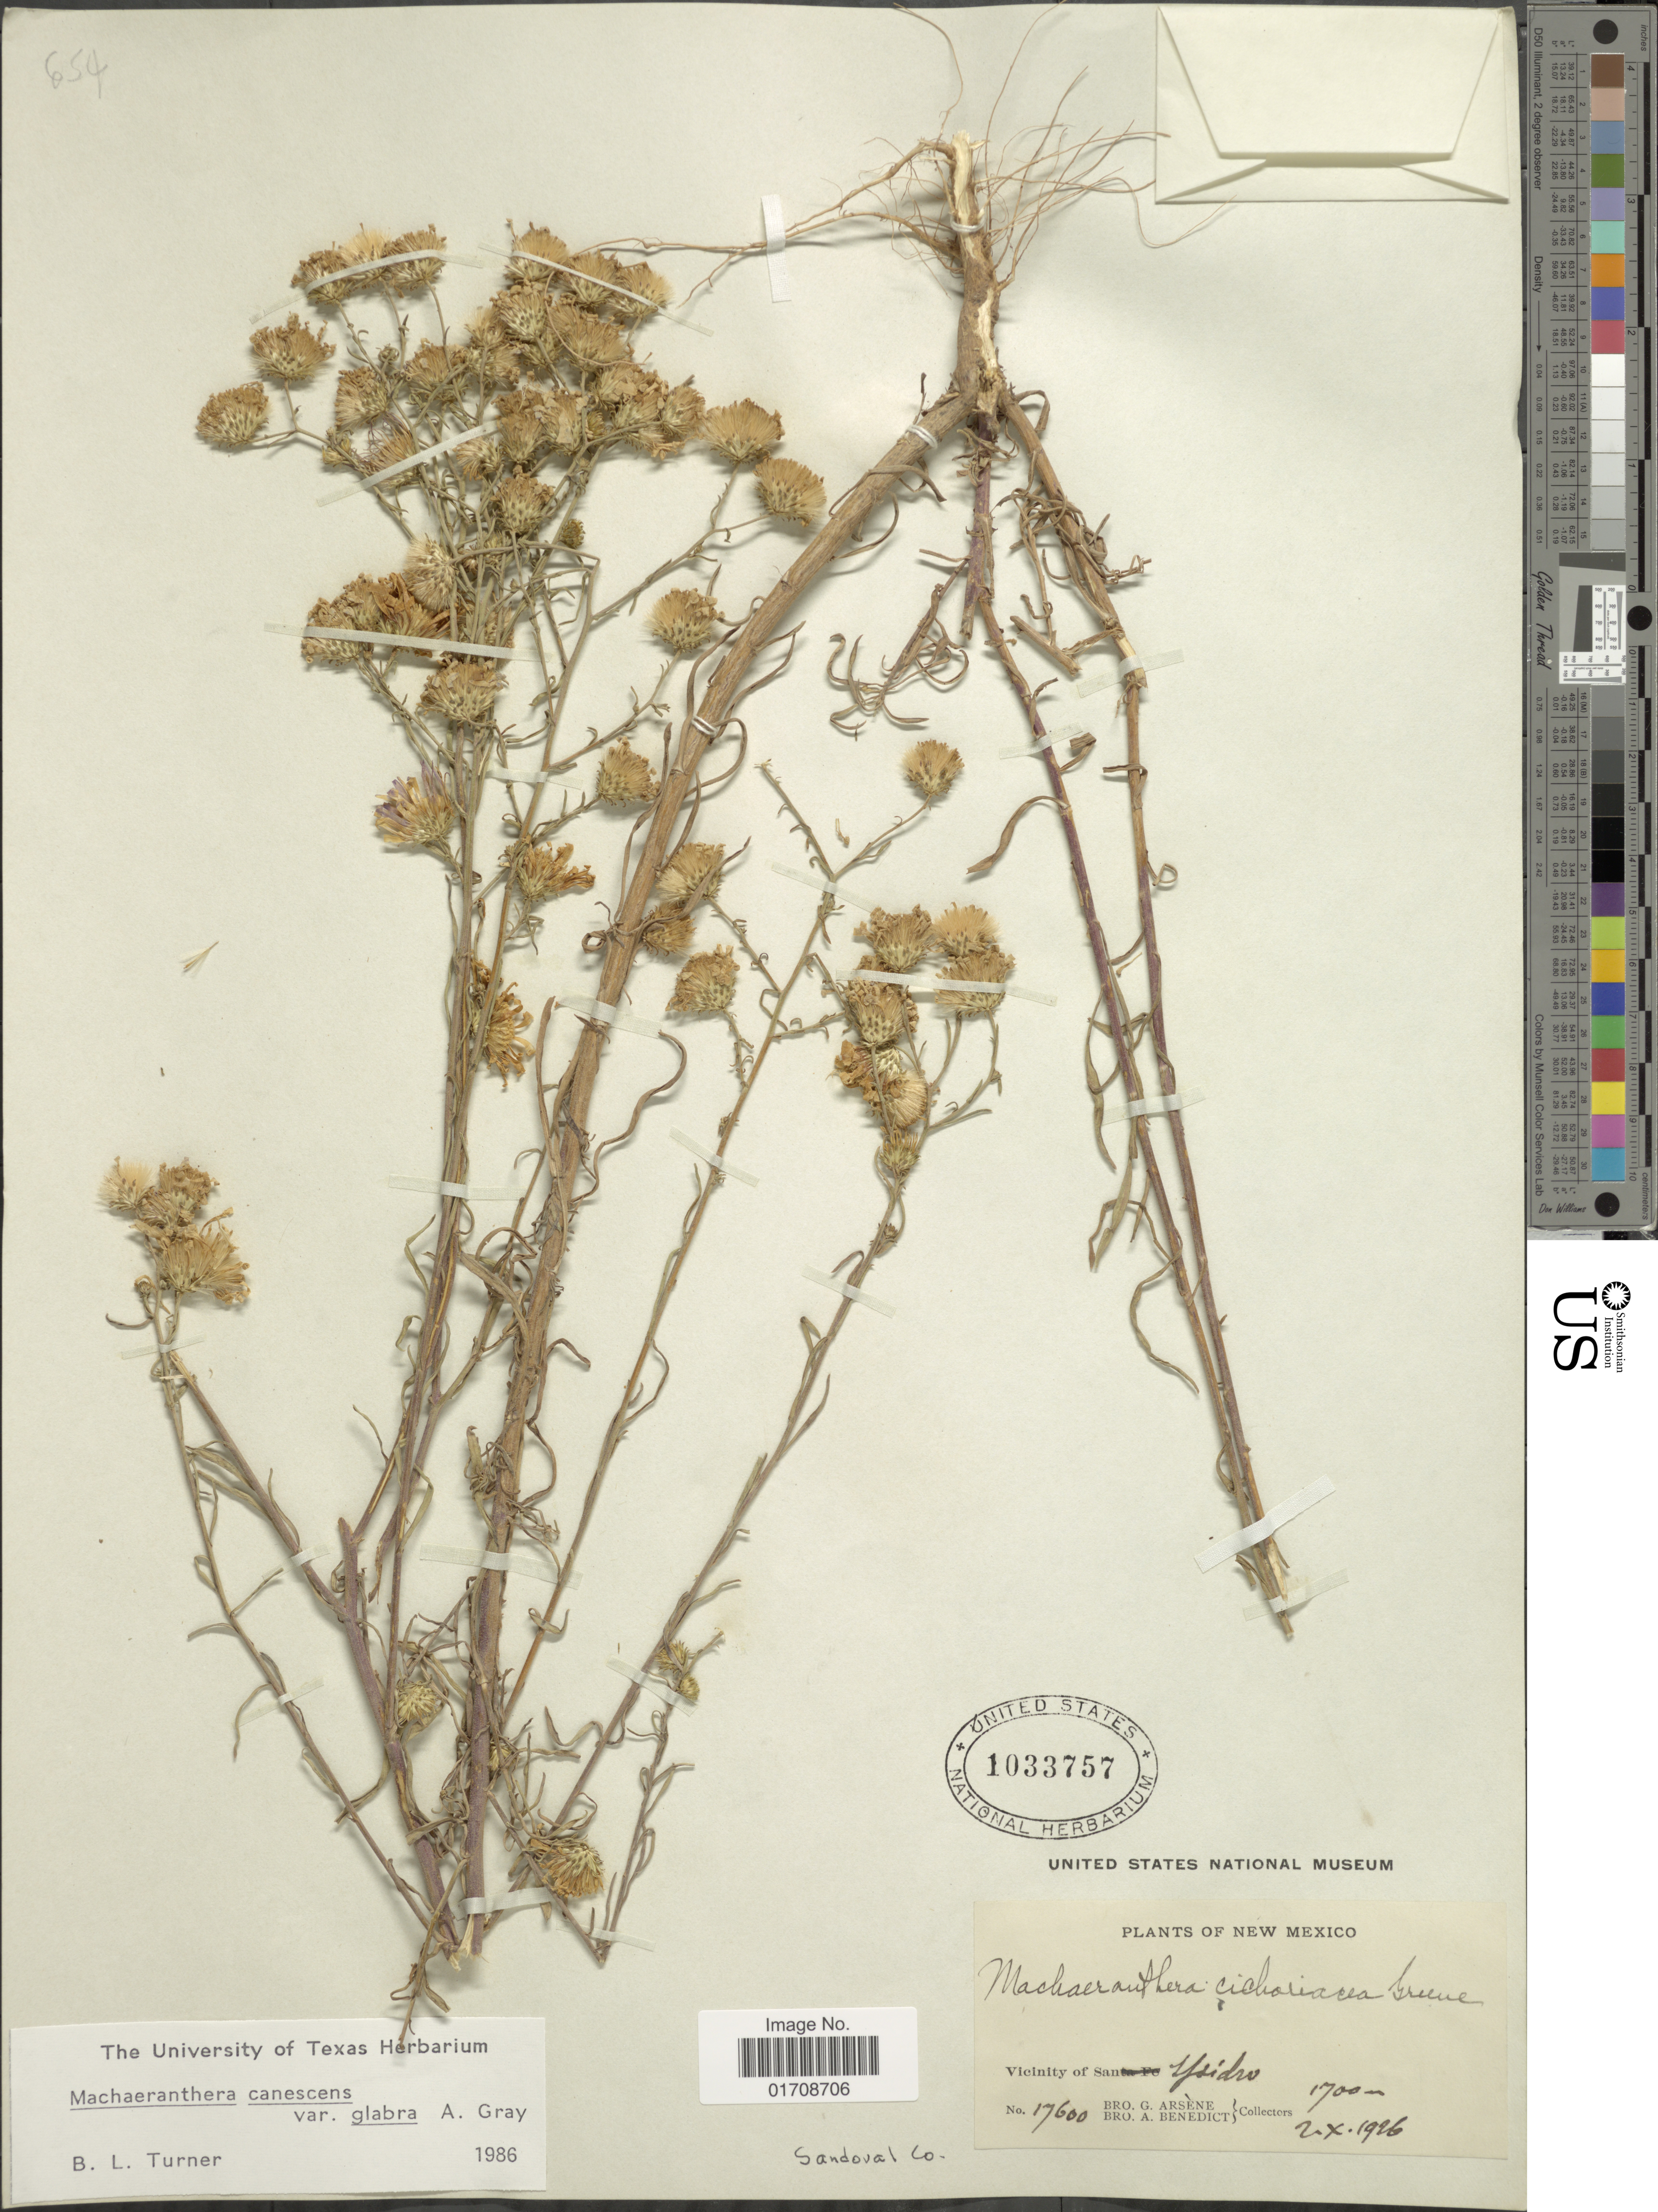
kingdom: Plantae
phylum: Tracheophyta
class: Magnoliopsida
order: Asterales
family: Asteraceae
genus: Machaeranthera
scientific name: Machaeranthera canescens var. glabra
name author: A. Gray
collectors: Bro. G. Arsène & Bro. Benedict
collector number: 17600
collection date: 1926-10-02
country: United States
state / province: New Mexico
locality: Vicinity of San Ysidro, Sandoval Co.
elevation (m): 1700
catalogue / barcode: US 1033757